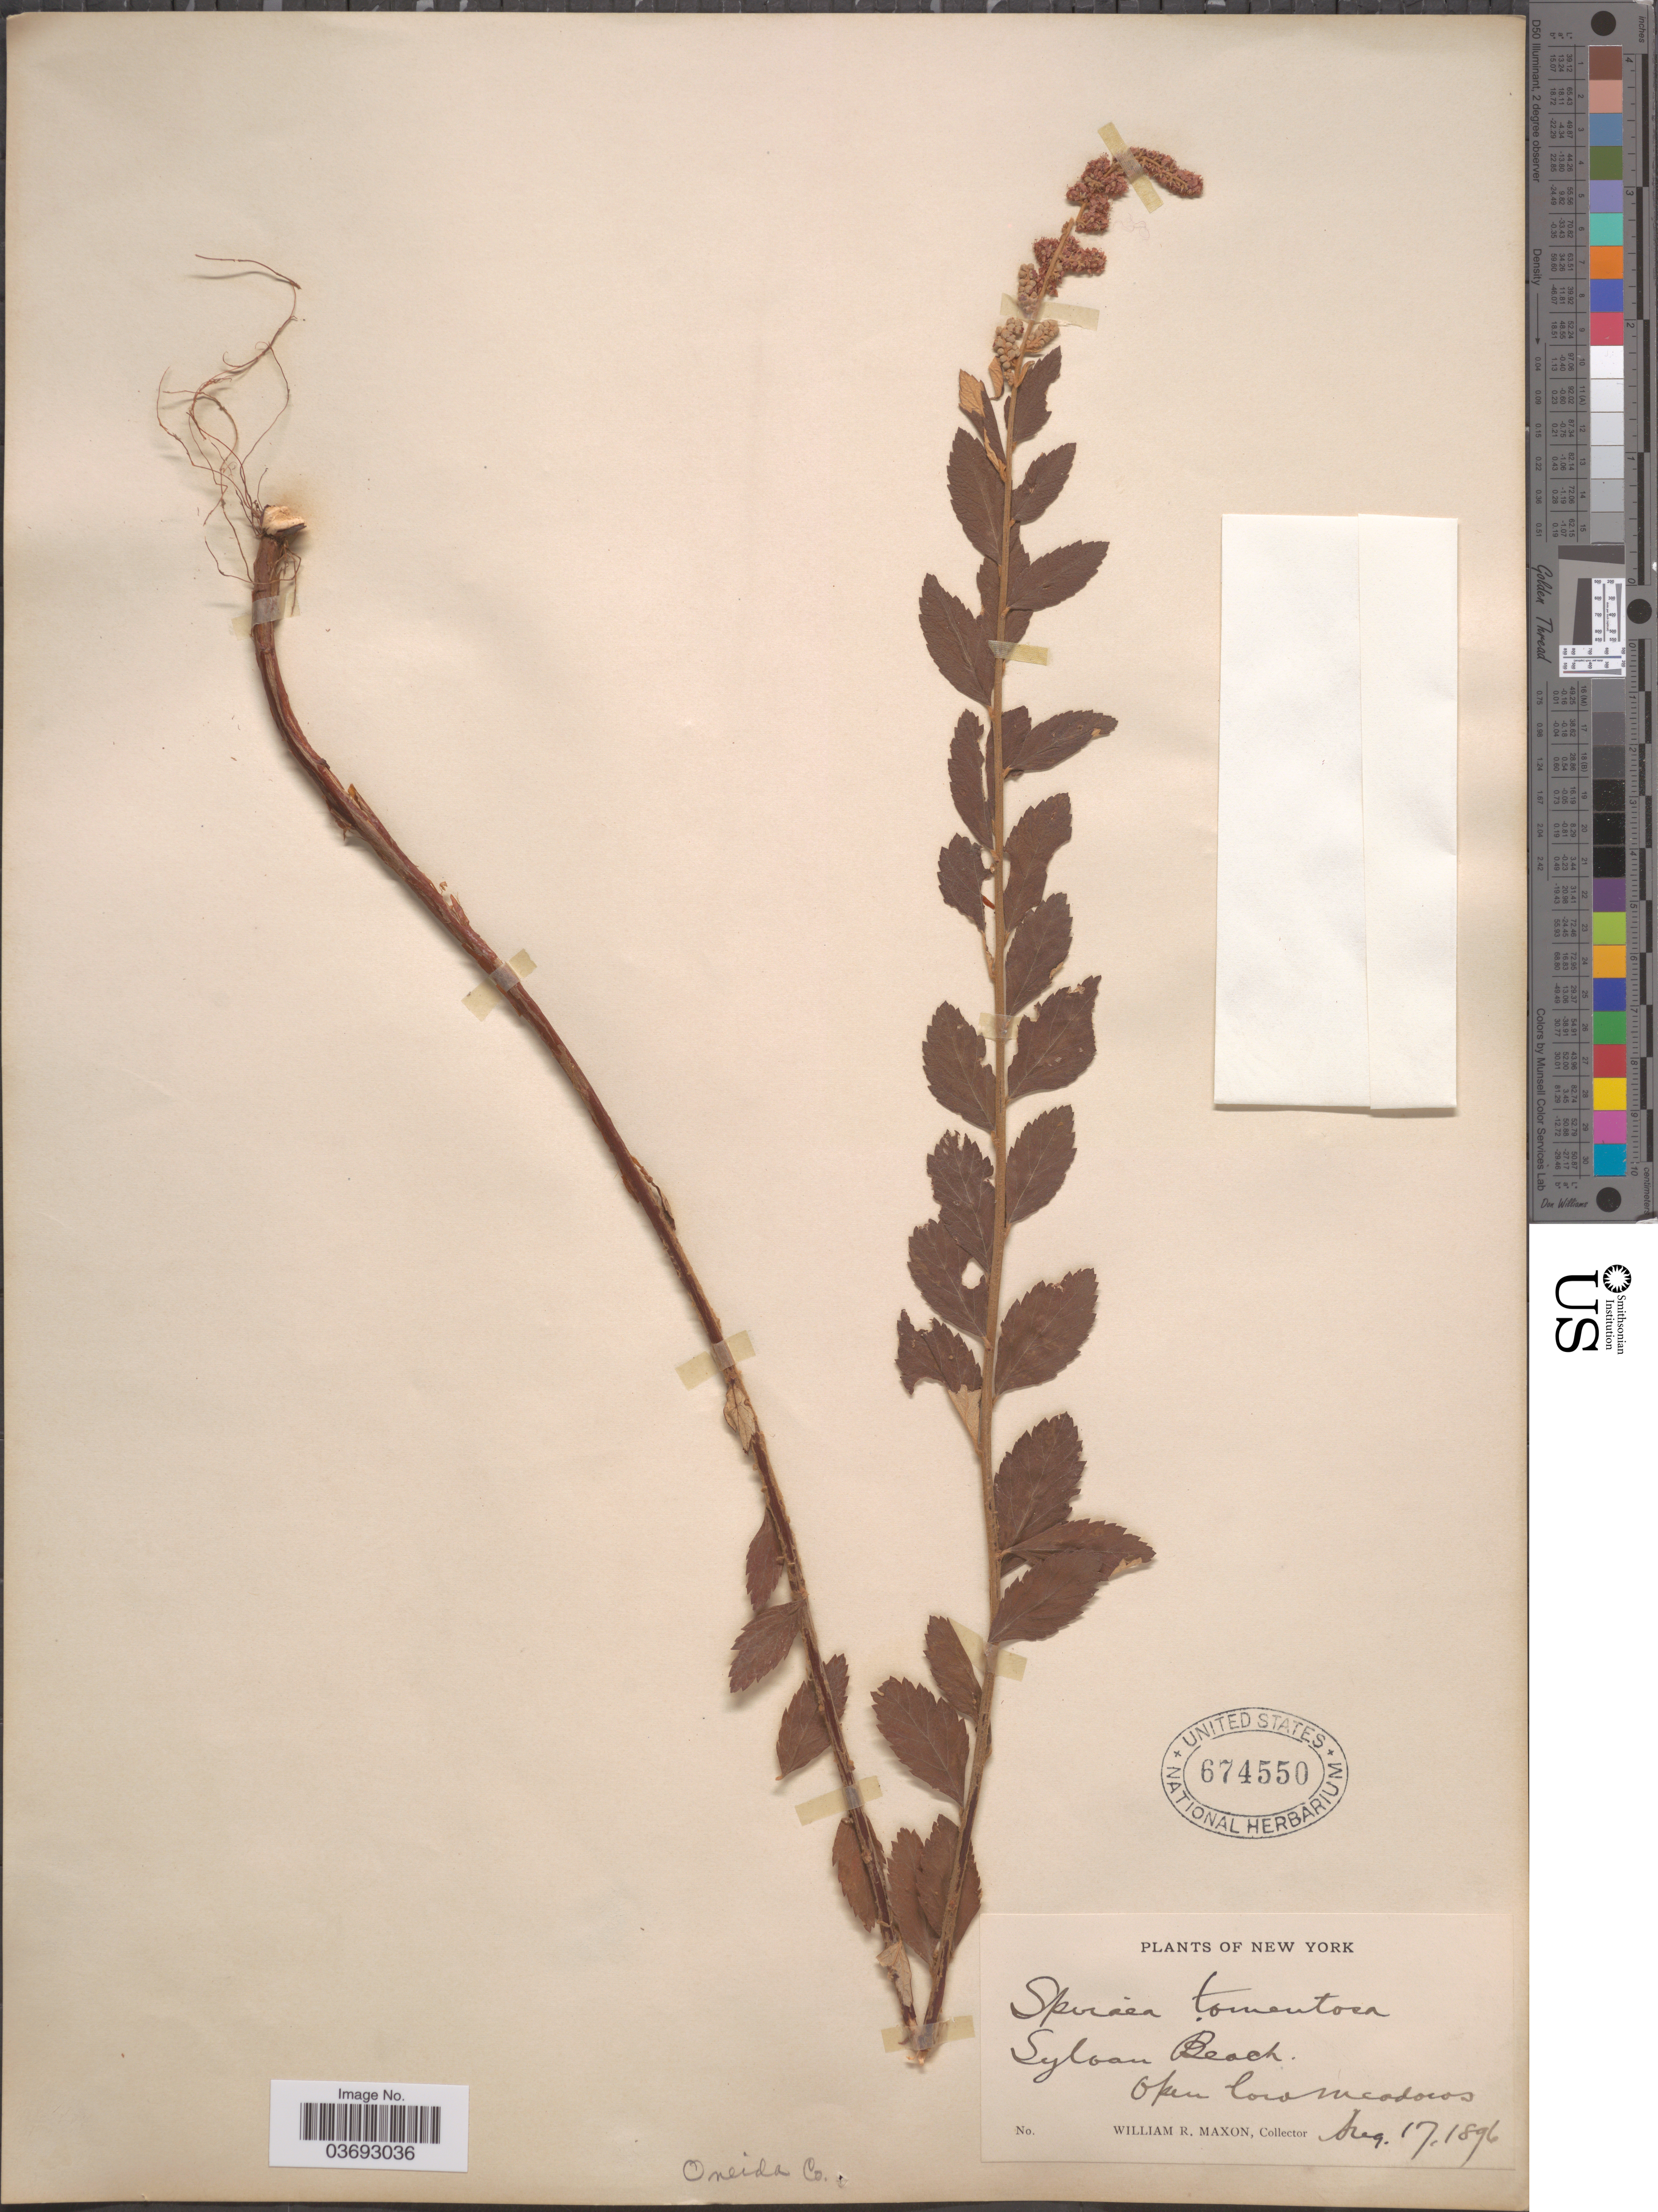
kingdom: Plantae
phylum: Tracheophyta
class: Magnoliopsida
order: Rosales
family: Rosaceae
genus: Spiraea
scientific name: Spiraea tomentosa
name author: L.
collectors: W. R. Maxon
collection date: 1896-08-17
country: United States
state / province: New York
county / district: Oneida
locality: Sylvan Beach. Open low meadows. Oneida Co.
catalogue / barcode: US 674550